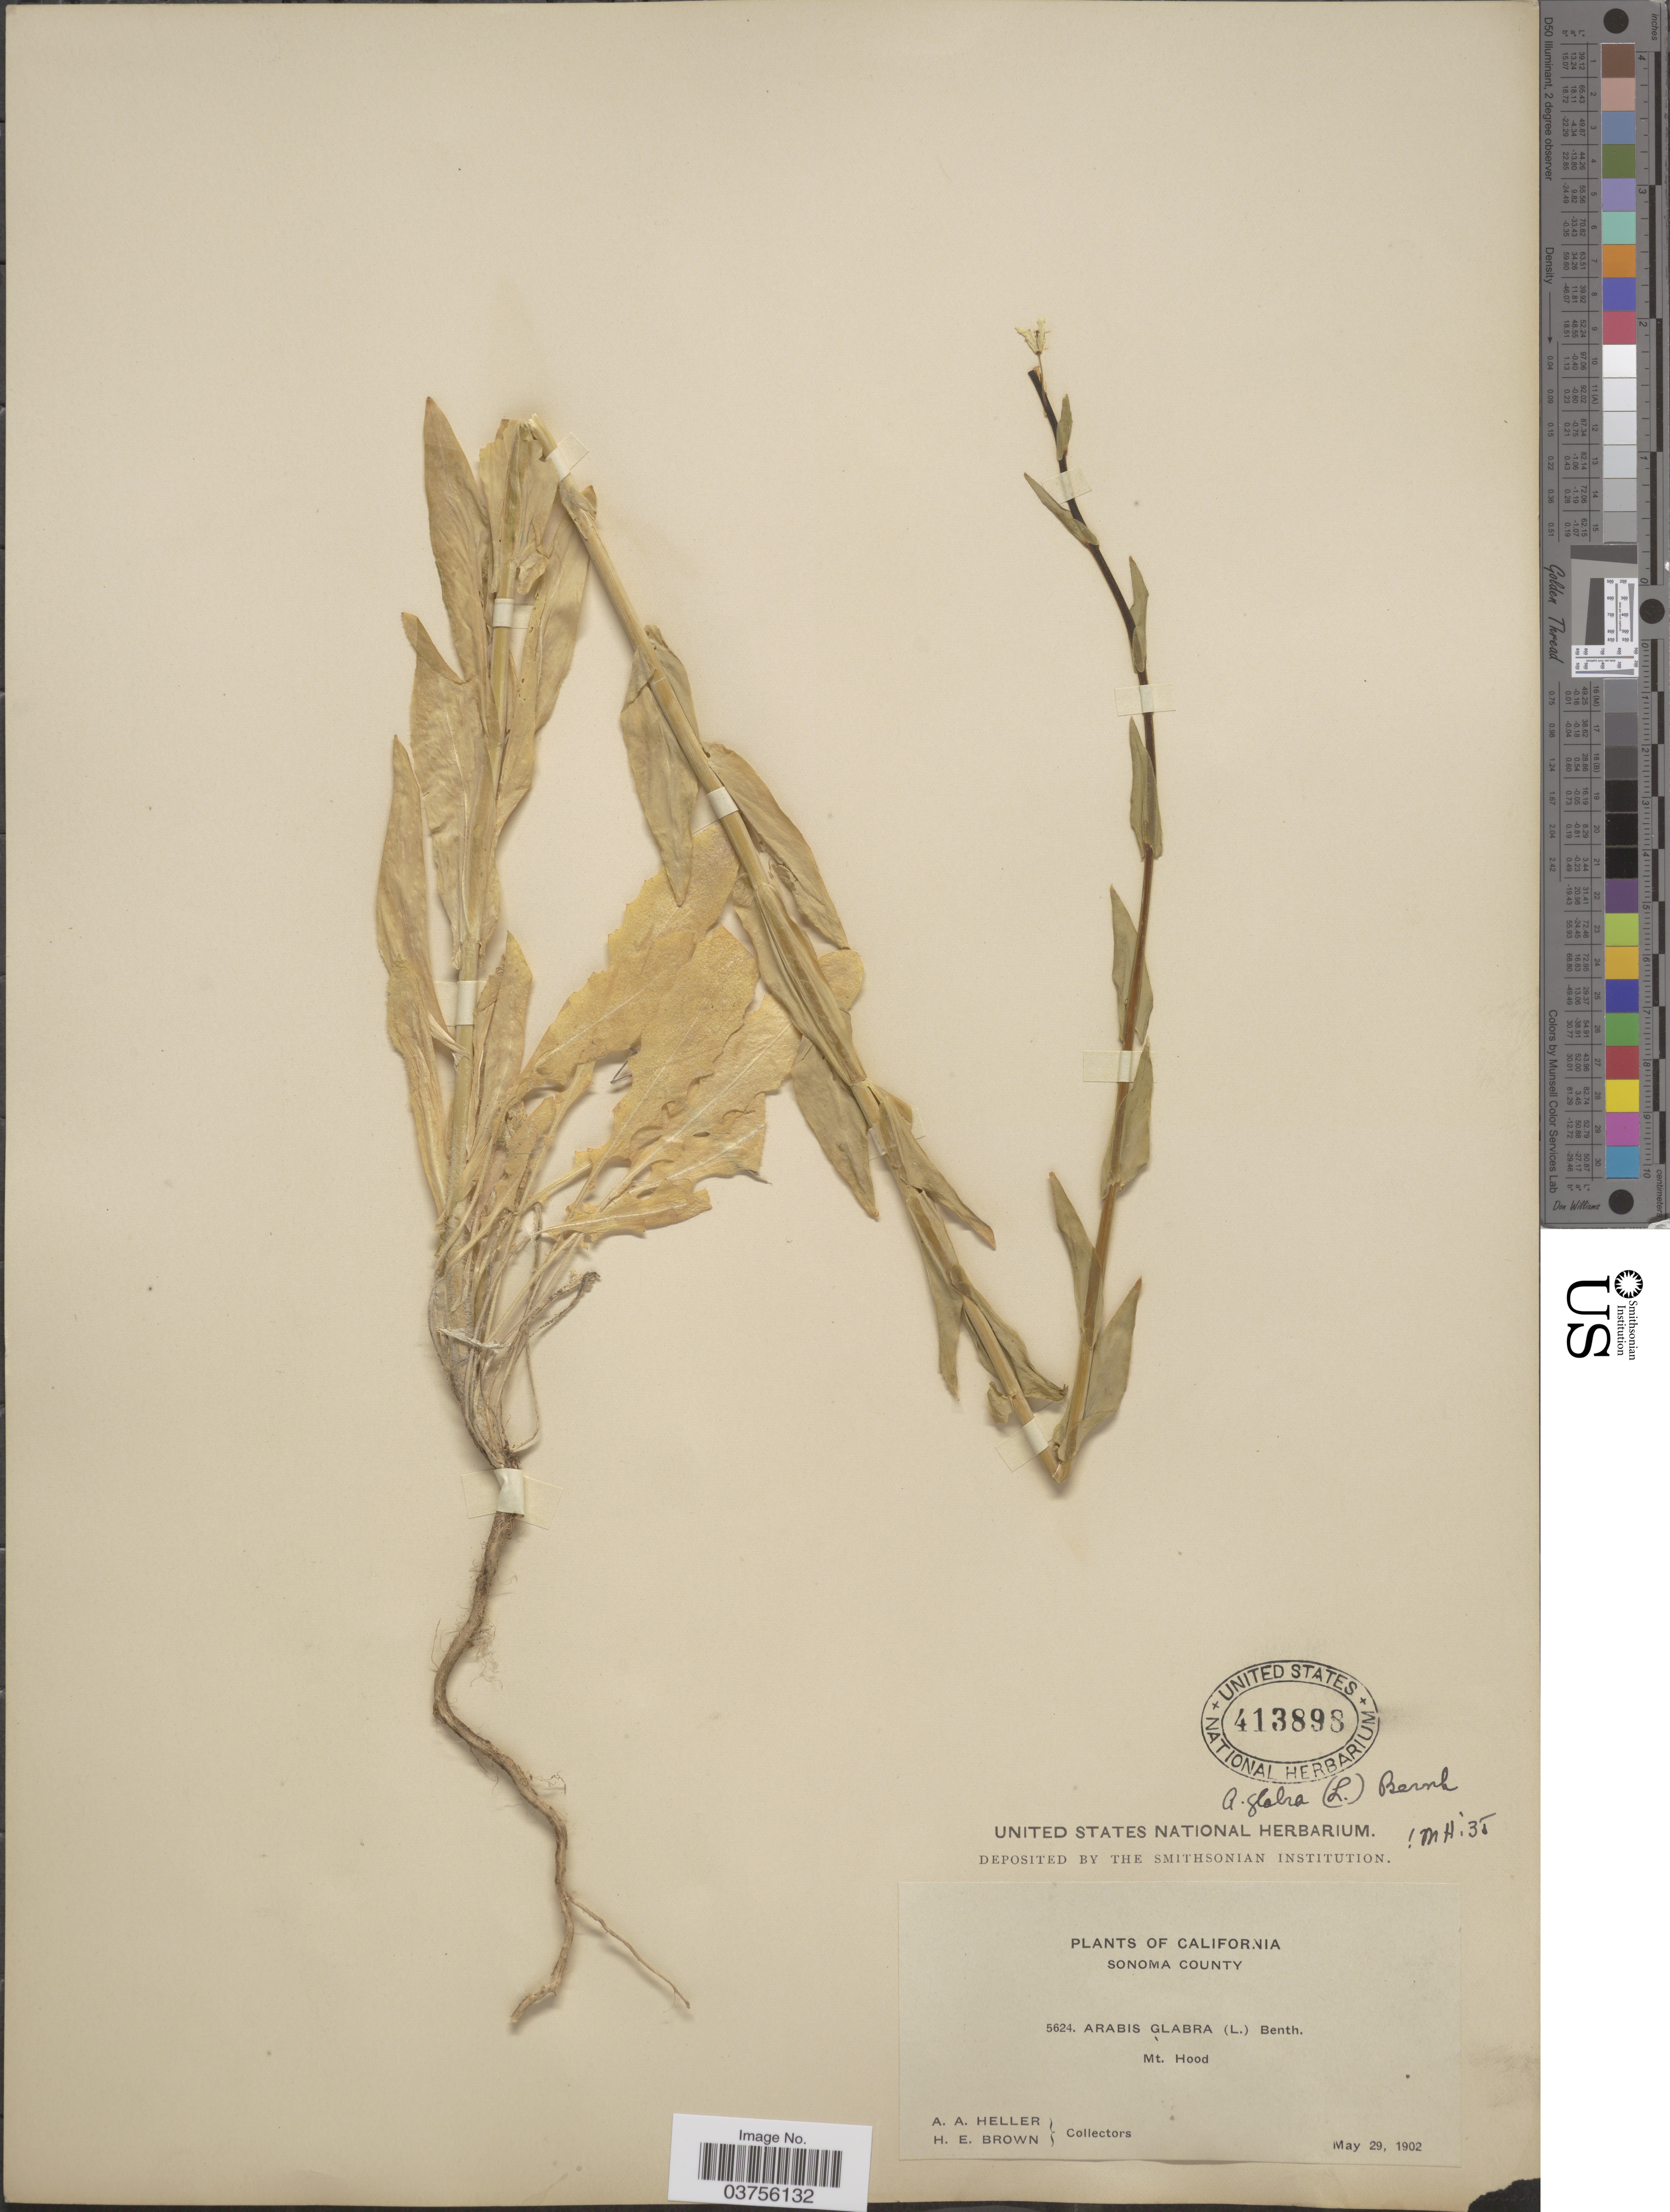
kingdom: Plantae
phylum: Tracheophyta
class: Magnoliopsida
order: Brassicales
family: Brassicaceae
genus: Turritis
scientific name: Turritis glabra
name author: L.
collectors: A. A. Heller & H. E. Brown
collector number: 5624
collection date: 1902-05-29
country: United States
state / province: California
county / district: Sonoma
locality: Sonoma County. Mt. Hood.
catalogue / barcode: US 413898